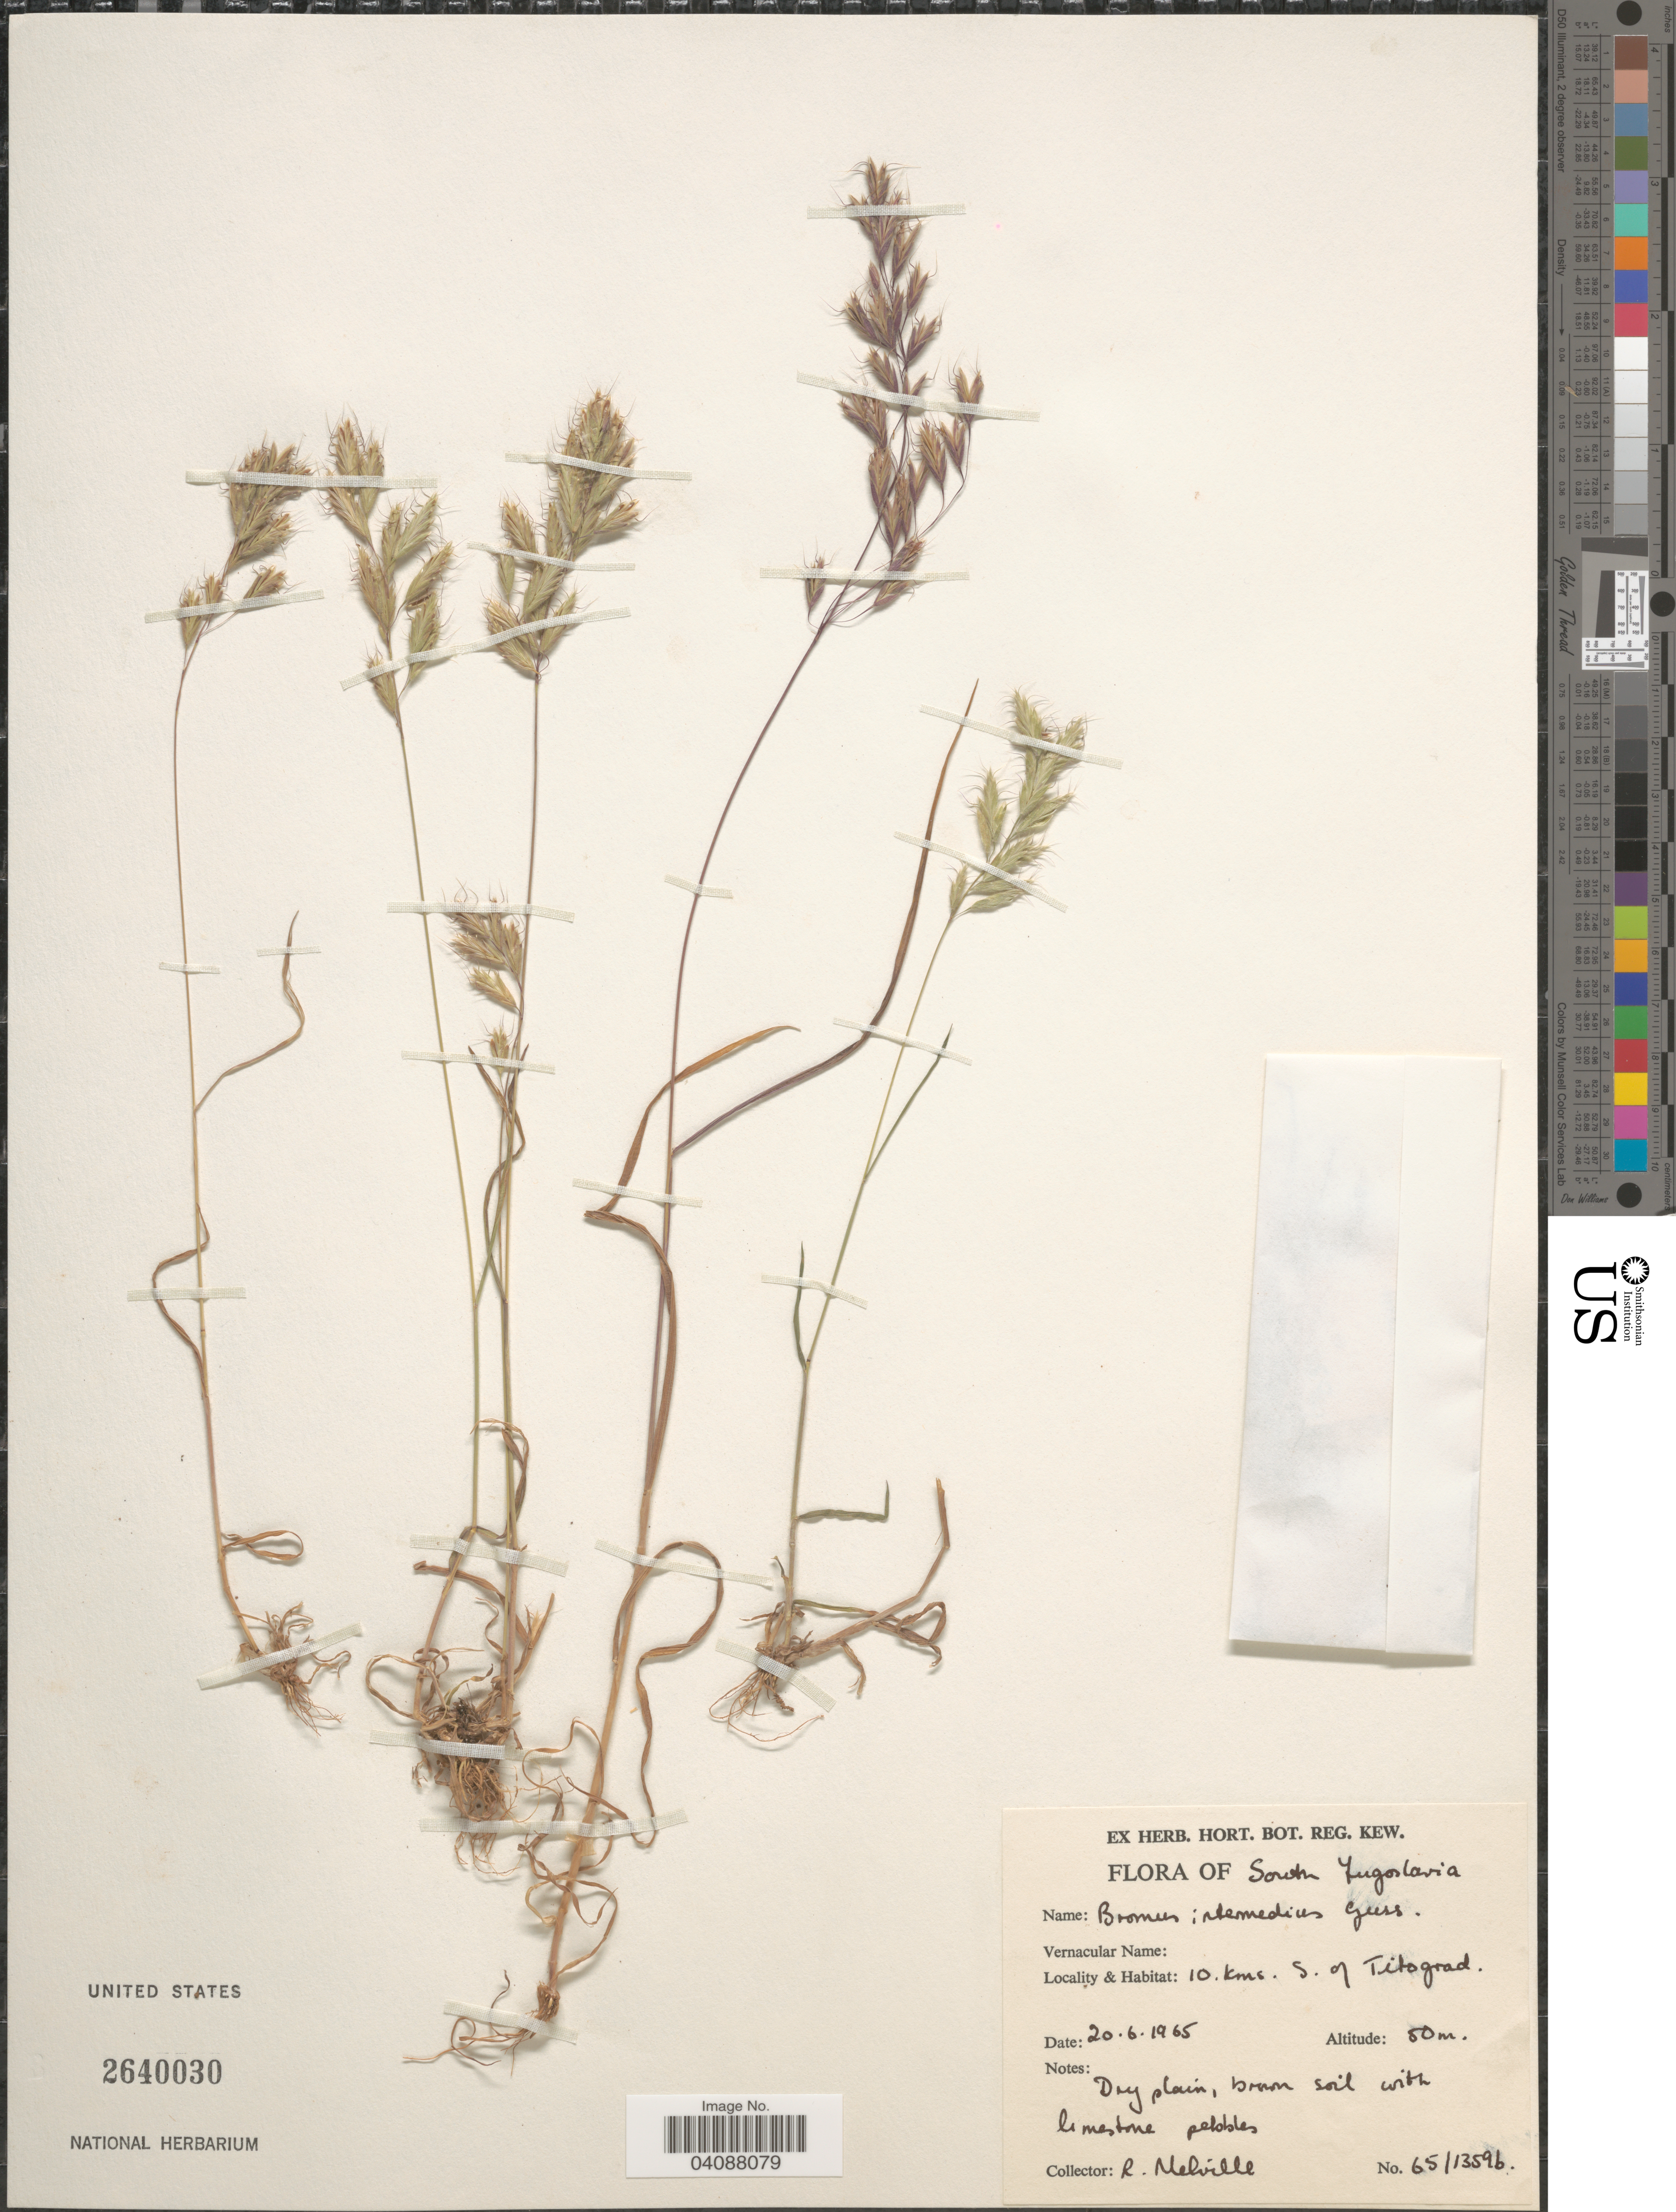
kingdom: Plantae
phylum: Tracheophyta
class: Liliopsida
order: Poales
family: Poaceae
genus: Bromus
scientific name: Bromus intermedius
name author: Gussone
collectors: R. Melville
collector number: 65/13596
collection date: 1965-06-20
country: Montenegro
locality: South Yugoslavia. 10 kms. S. of Titograd.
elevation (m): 50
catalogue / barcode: US 2640030